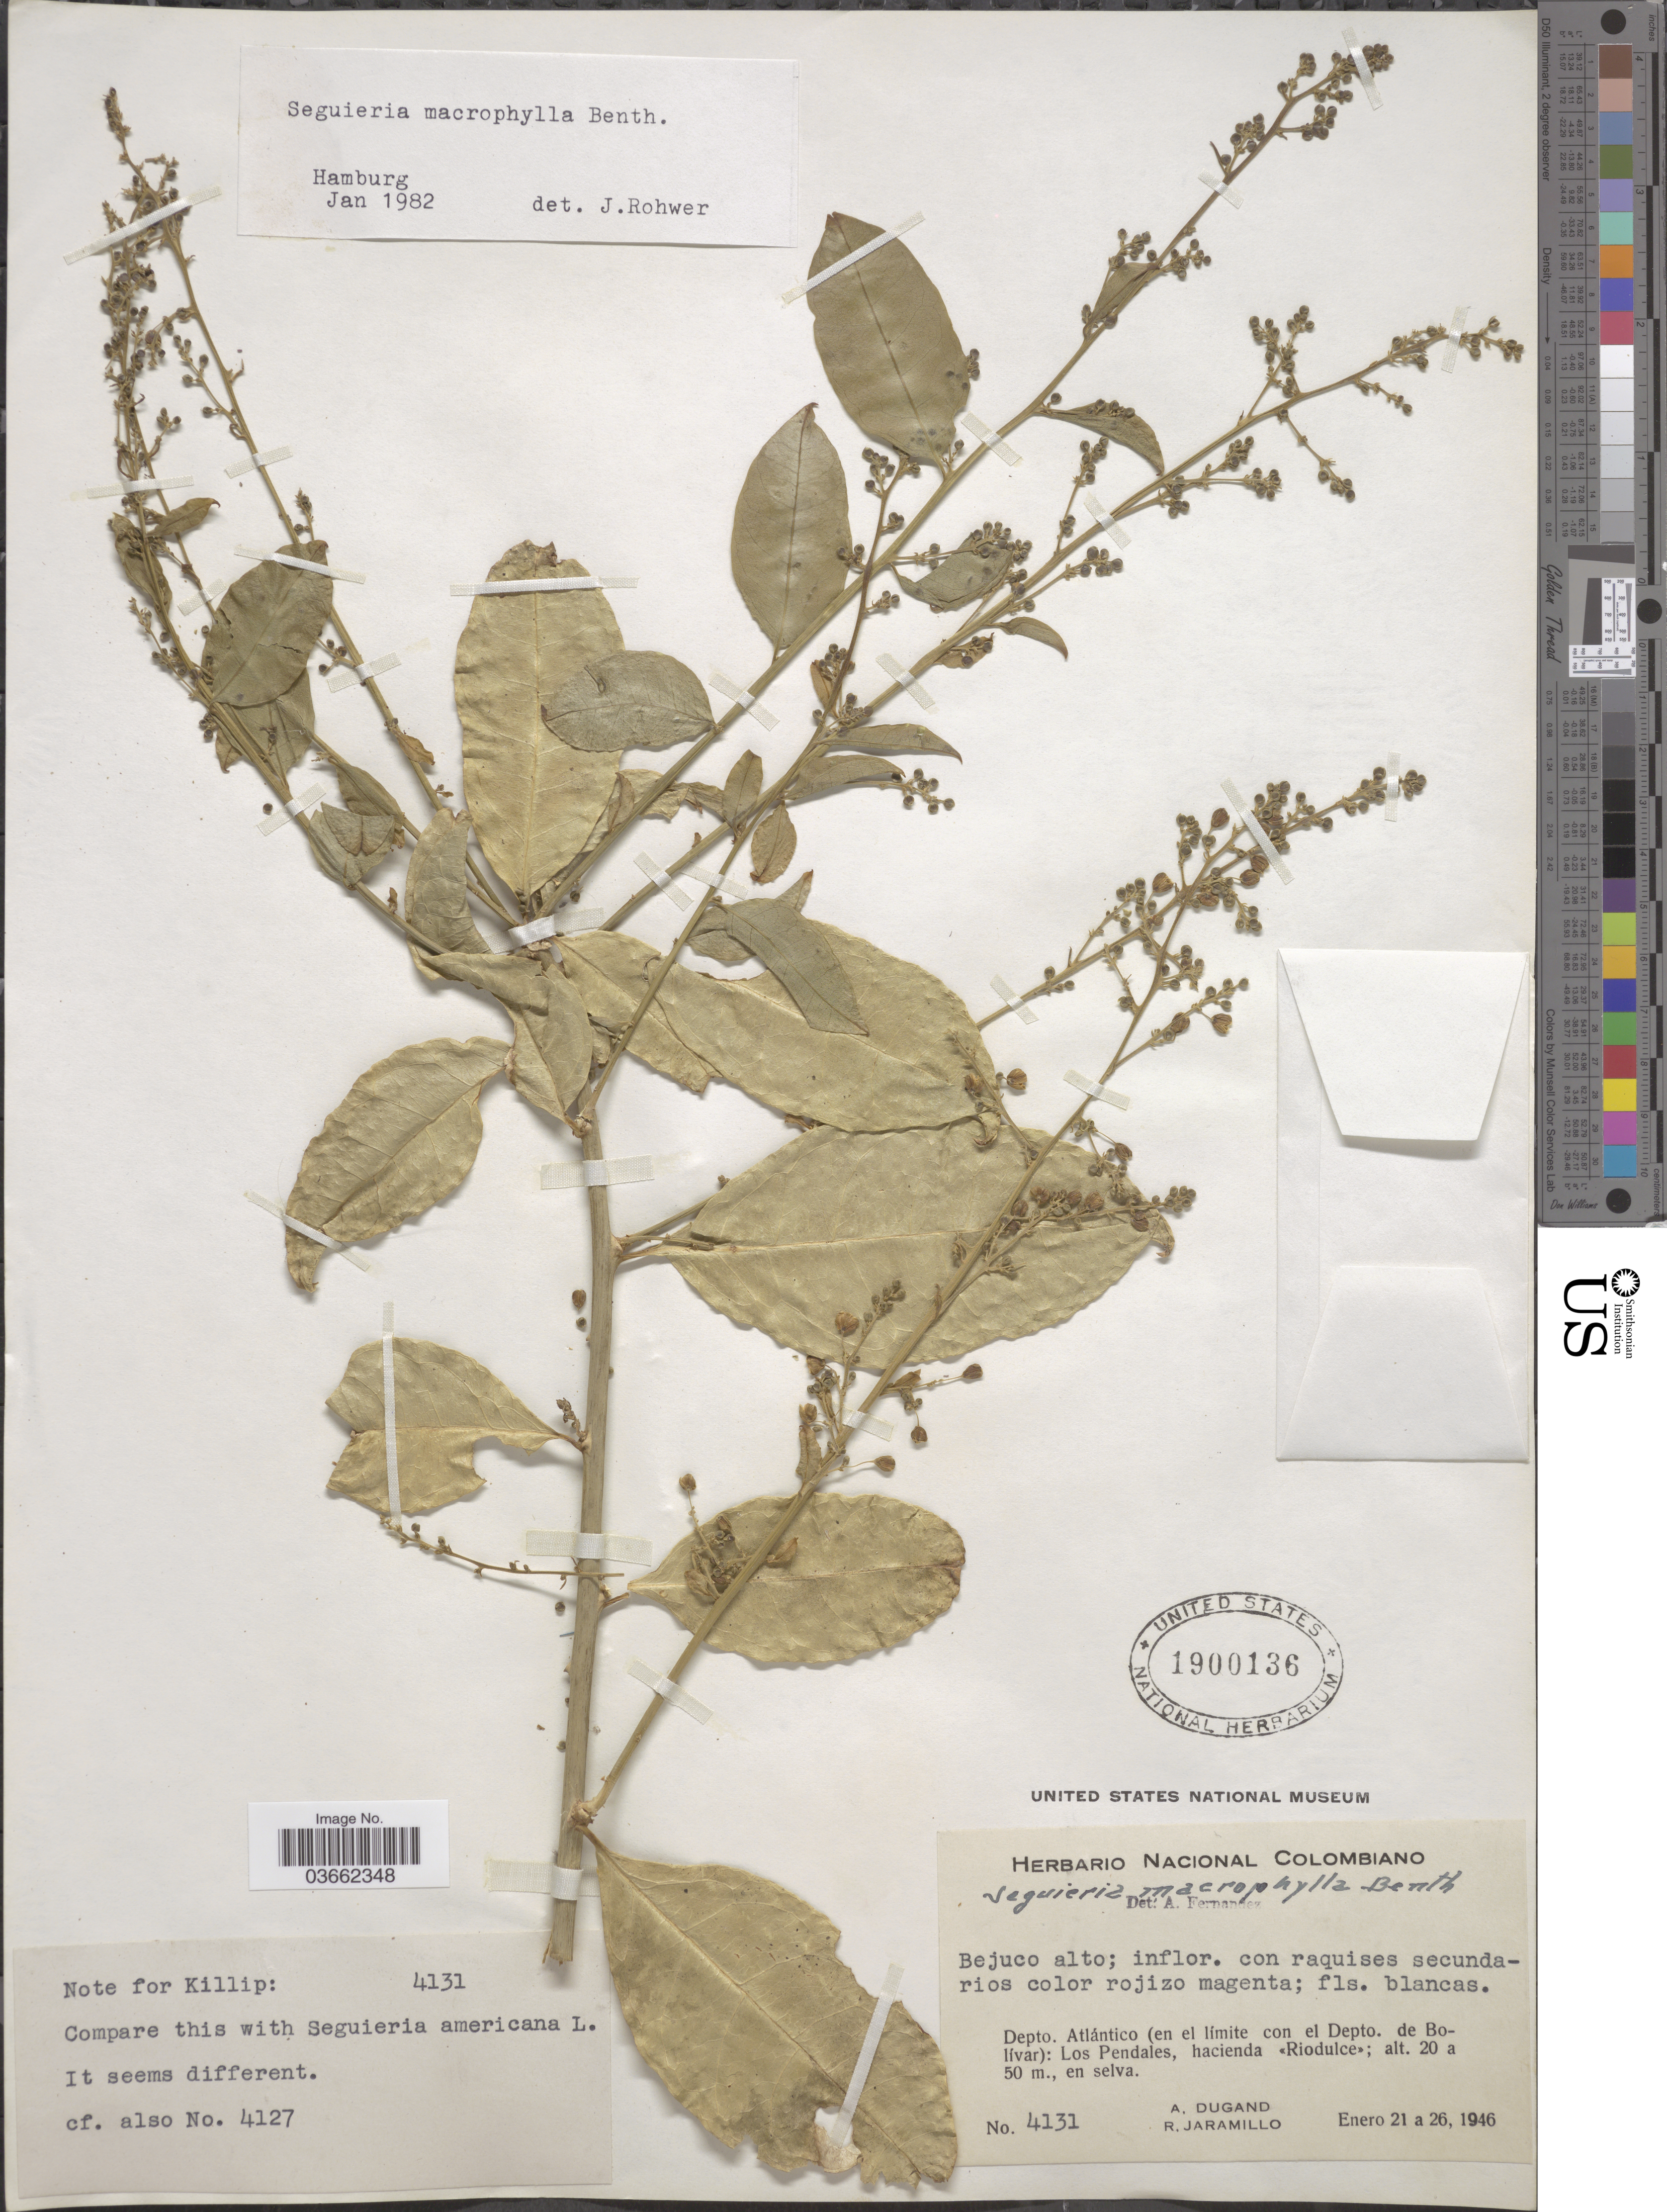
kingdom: Plantae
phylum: Tracheophyta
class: Magnoliopsida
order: Caryophyllales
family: Phytolaccaceae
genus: Seguieria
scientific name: Seguieria macrophylla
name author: Benth.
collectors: A. Dugand & R. Jaramillo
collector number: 4131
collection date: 1946-01-21/1946-01-26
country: Colombia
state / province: Atlántico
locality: Depto. Atlántico (en el límite con el Depto. de Bolívar): Los Pendales, hacienda <<Riodulce>>.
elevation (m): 20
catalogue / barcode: US 1900136